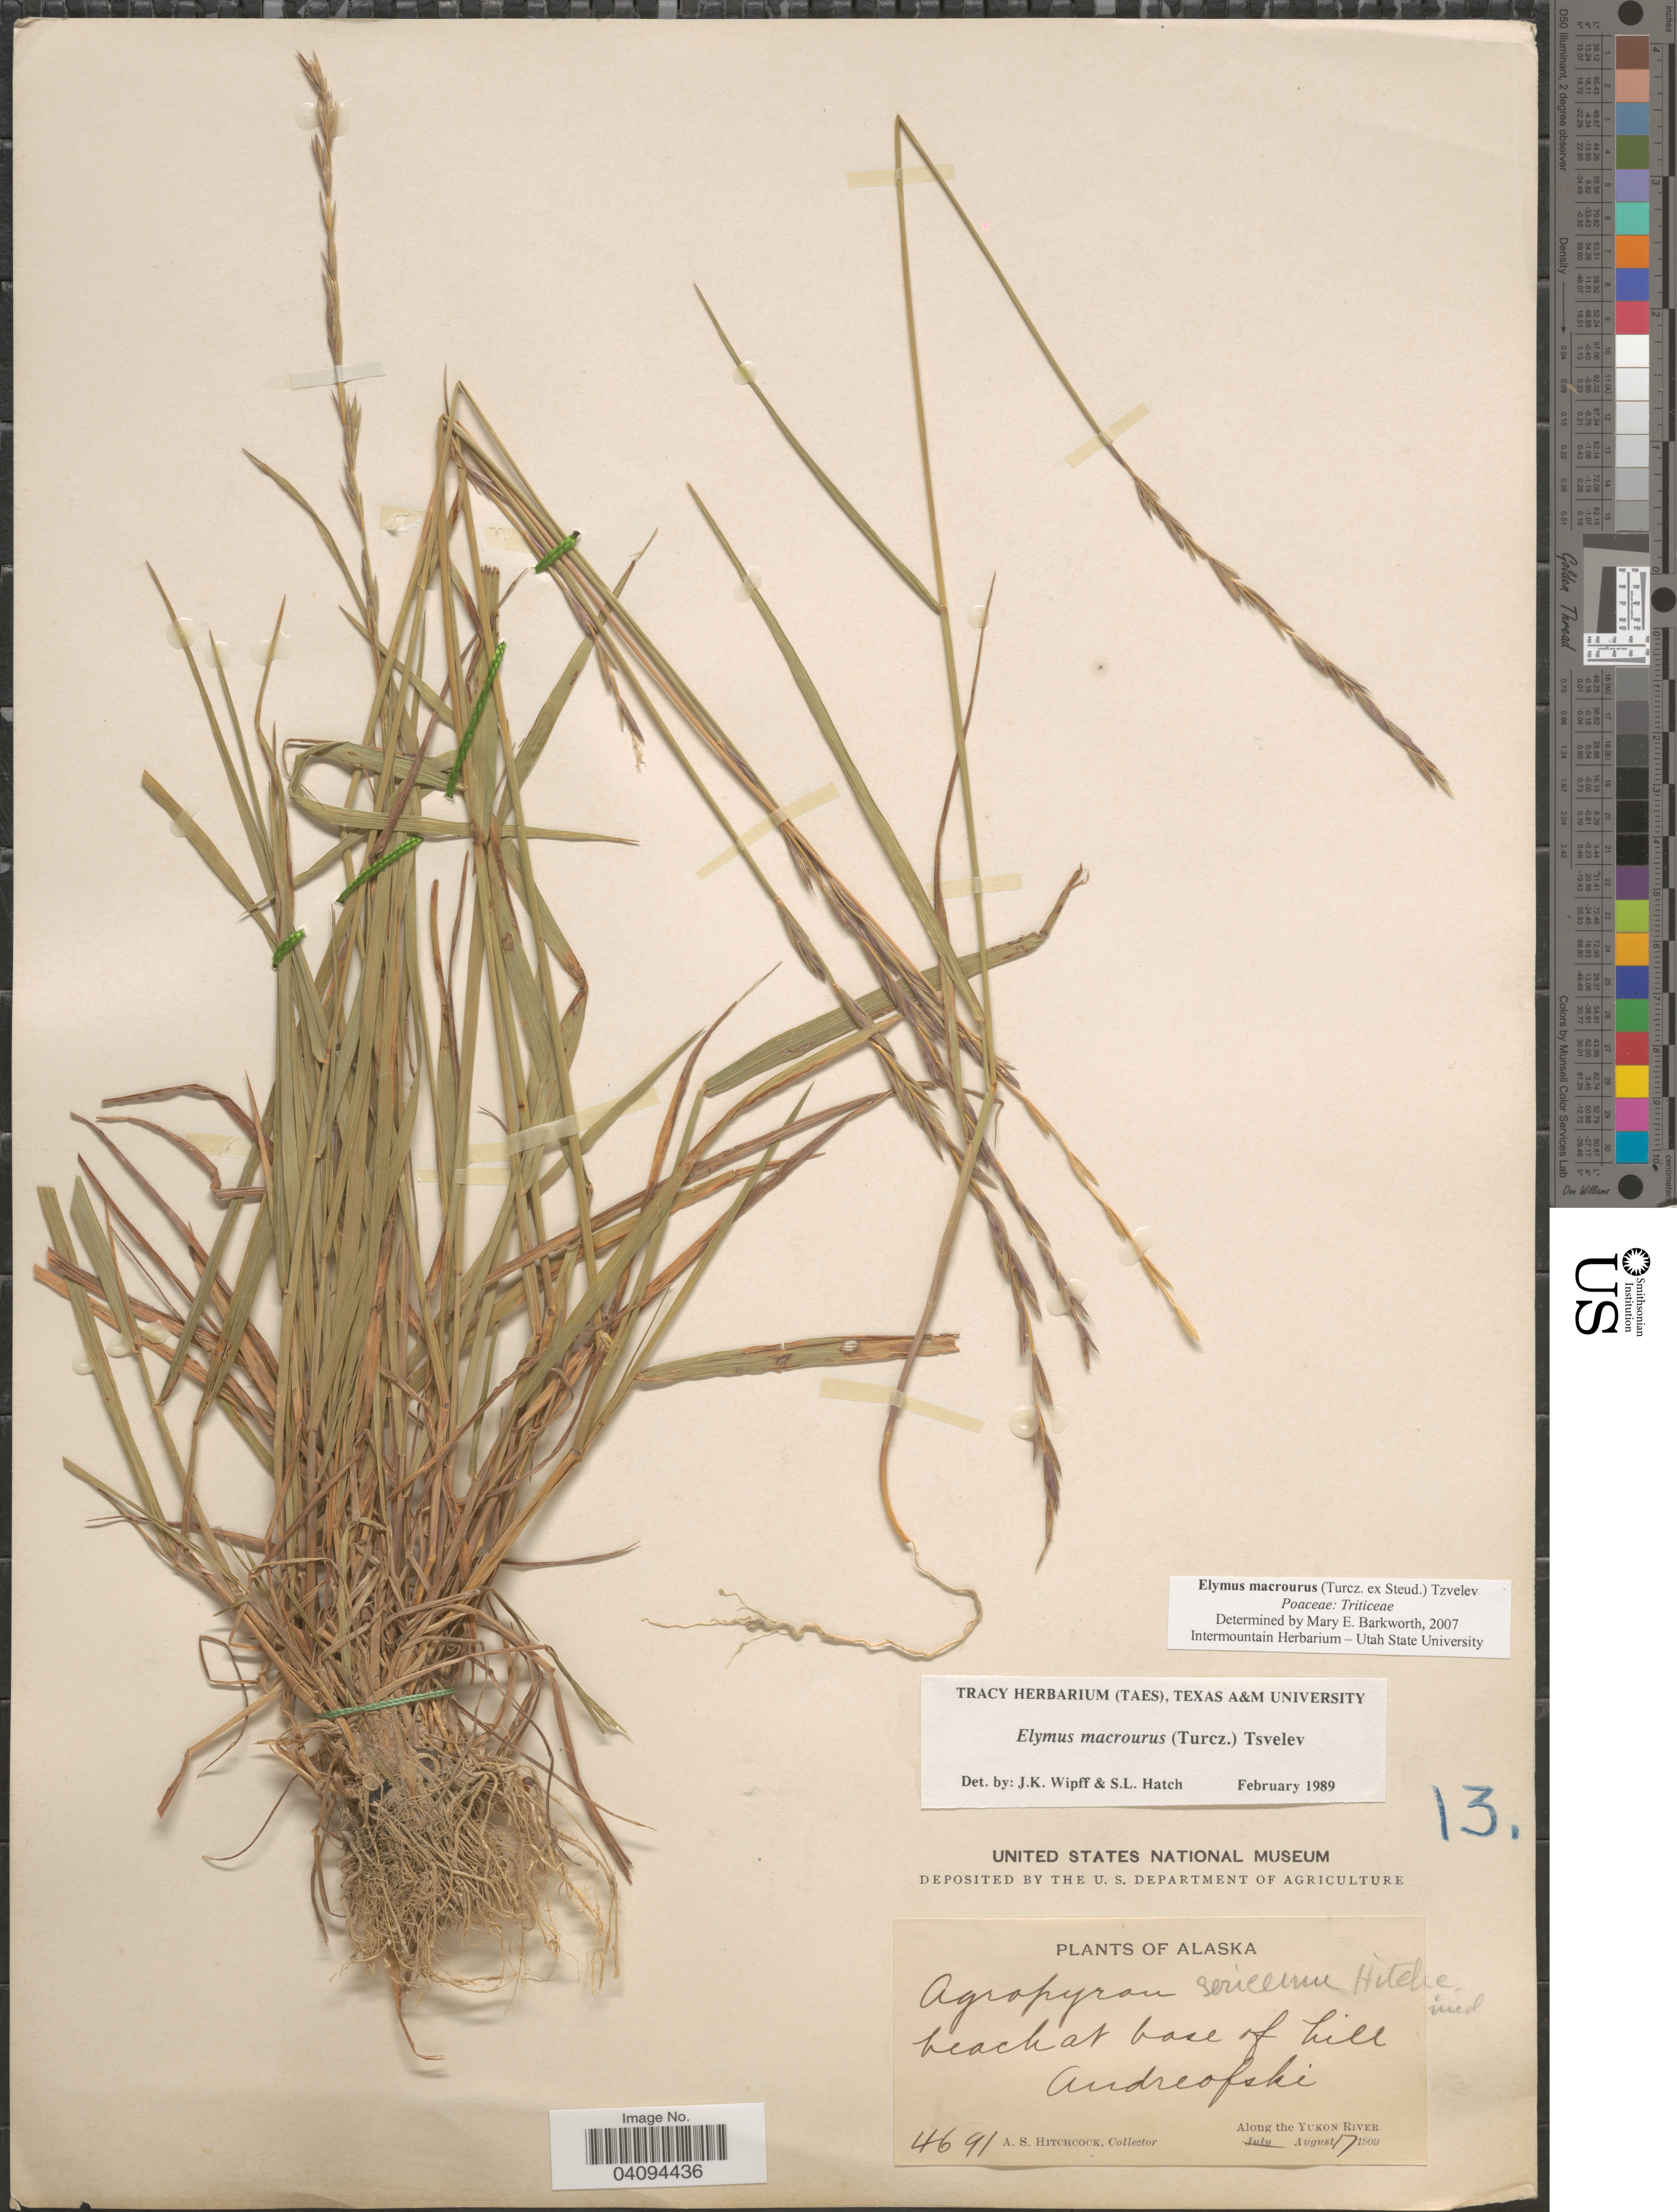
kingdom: Plantae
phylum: Tracheophyta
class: Liliopsida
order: Poales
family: Poaceae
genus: Elymus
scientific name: Elymus macrourus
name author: (Turcz. ex Steud.) Tzvelev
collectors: A. S. Hitchcock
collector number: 4691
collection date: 1909-08-17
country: United States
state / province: Alaska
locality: Beach at base of hill. Andreofshi. Along the Yukon River.